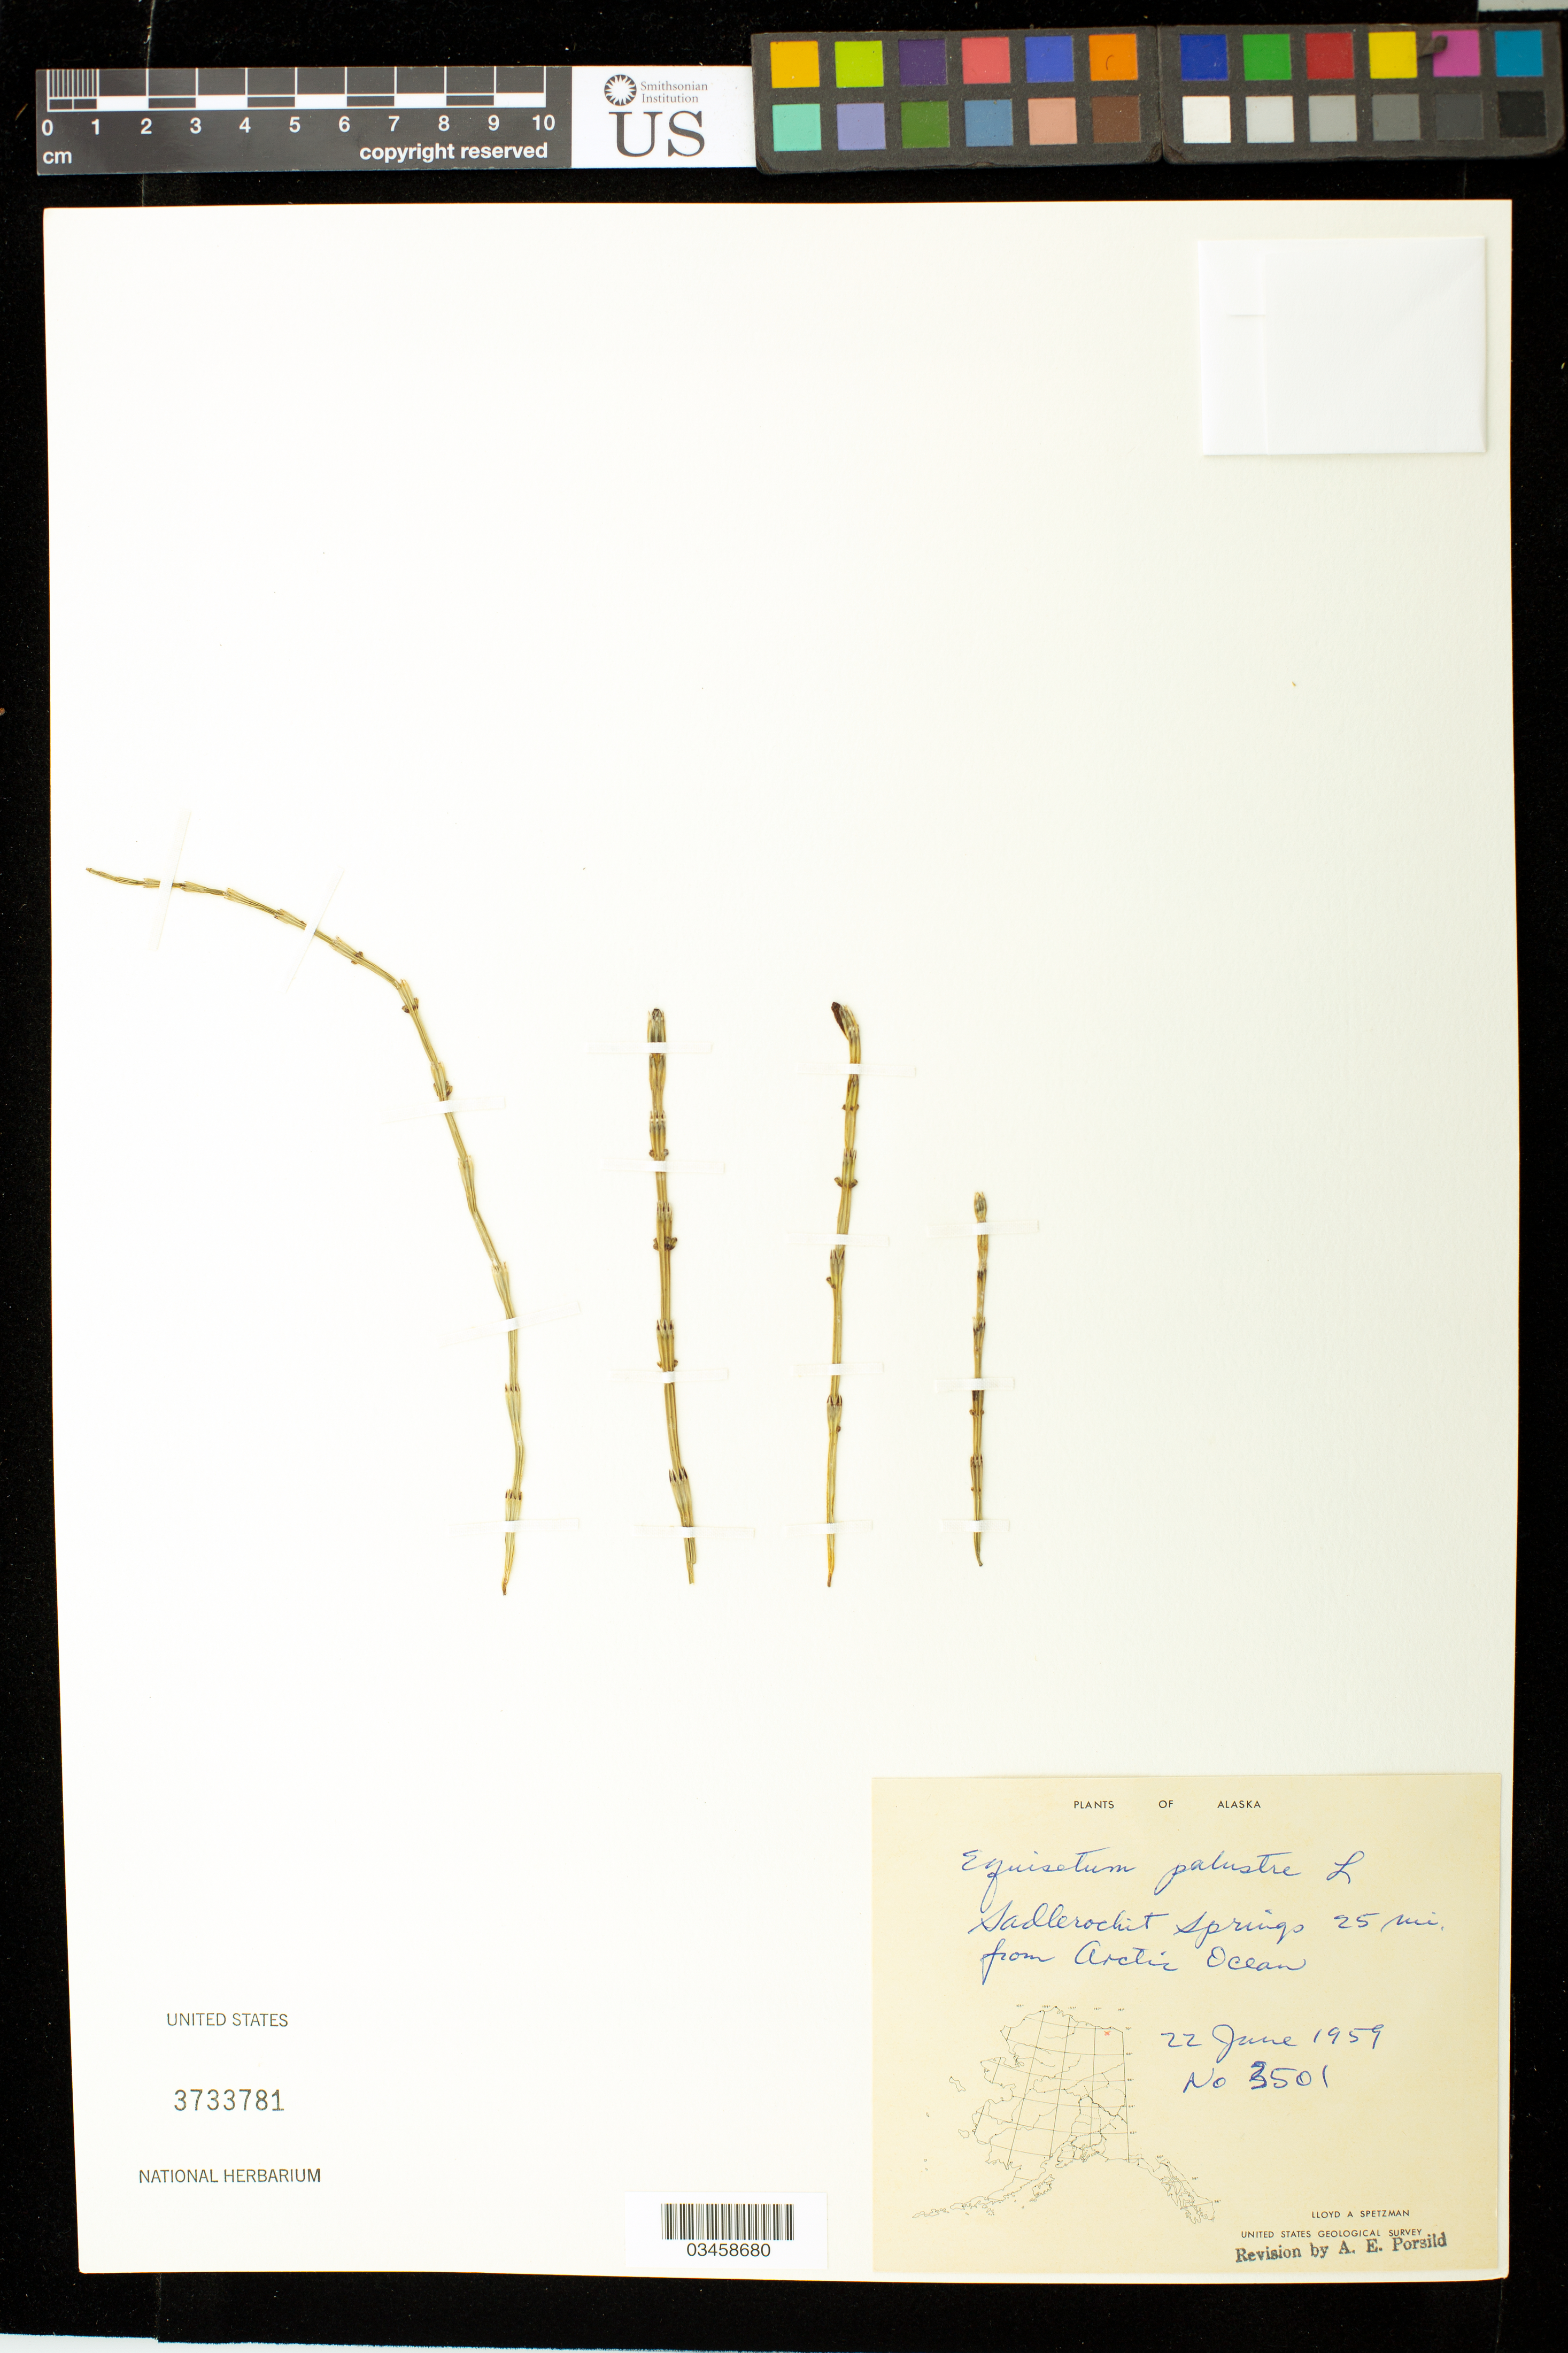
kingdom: Plantae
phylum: Tracheophyta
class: Polypodiopsida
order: Equisetales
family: Equisetaceae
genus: Equisetum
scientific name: Equisetum palustre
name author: L.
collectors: L. Spetzman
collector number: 3501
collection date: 1959-06-22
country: United States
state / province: Alaska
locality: Sadlerochit Springs 25 mi. from Arctic Ocean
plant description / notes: OR # 231032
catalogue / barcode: US 3733781